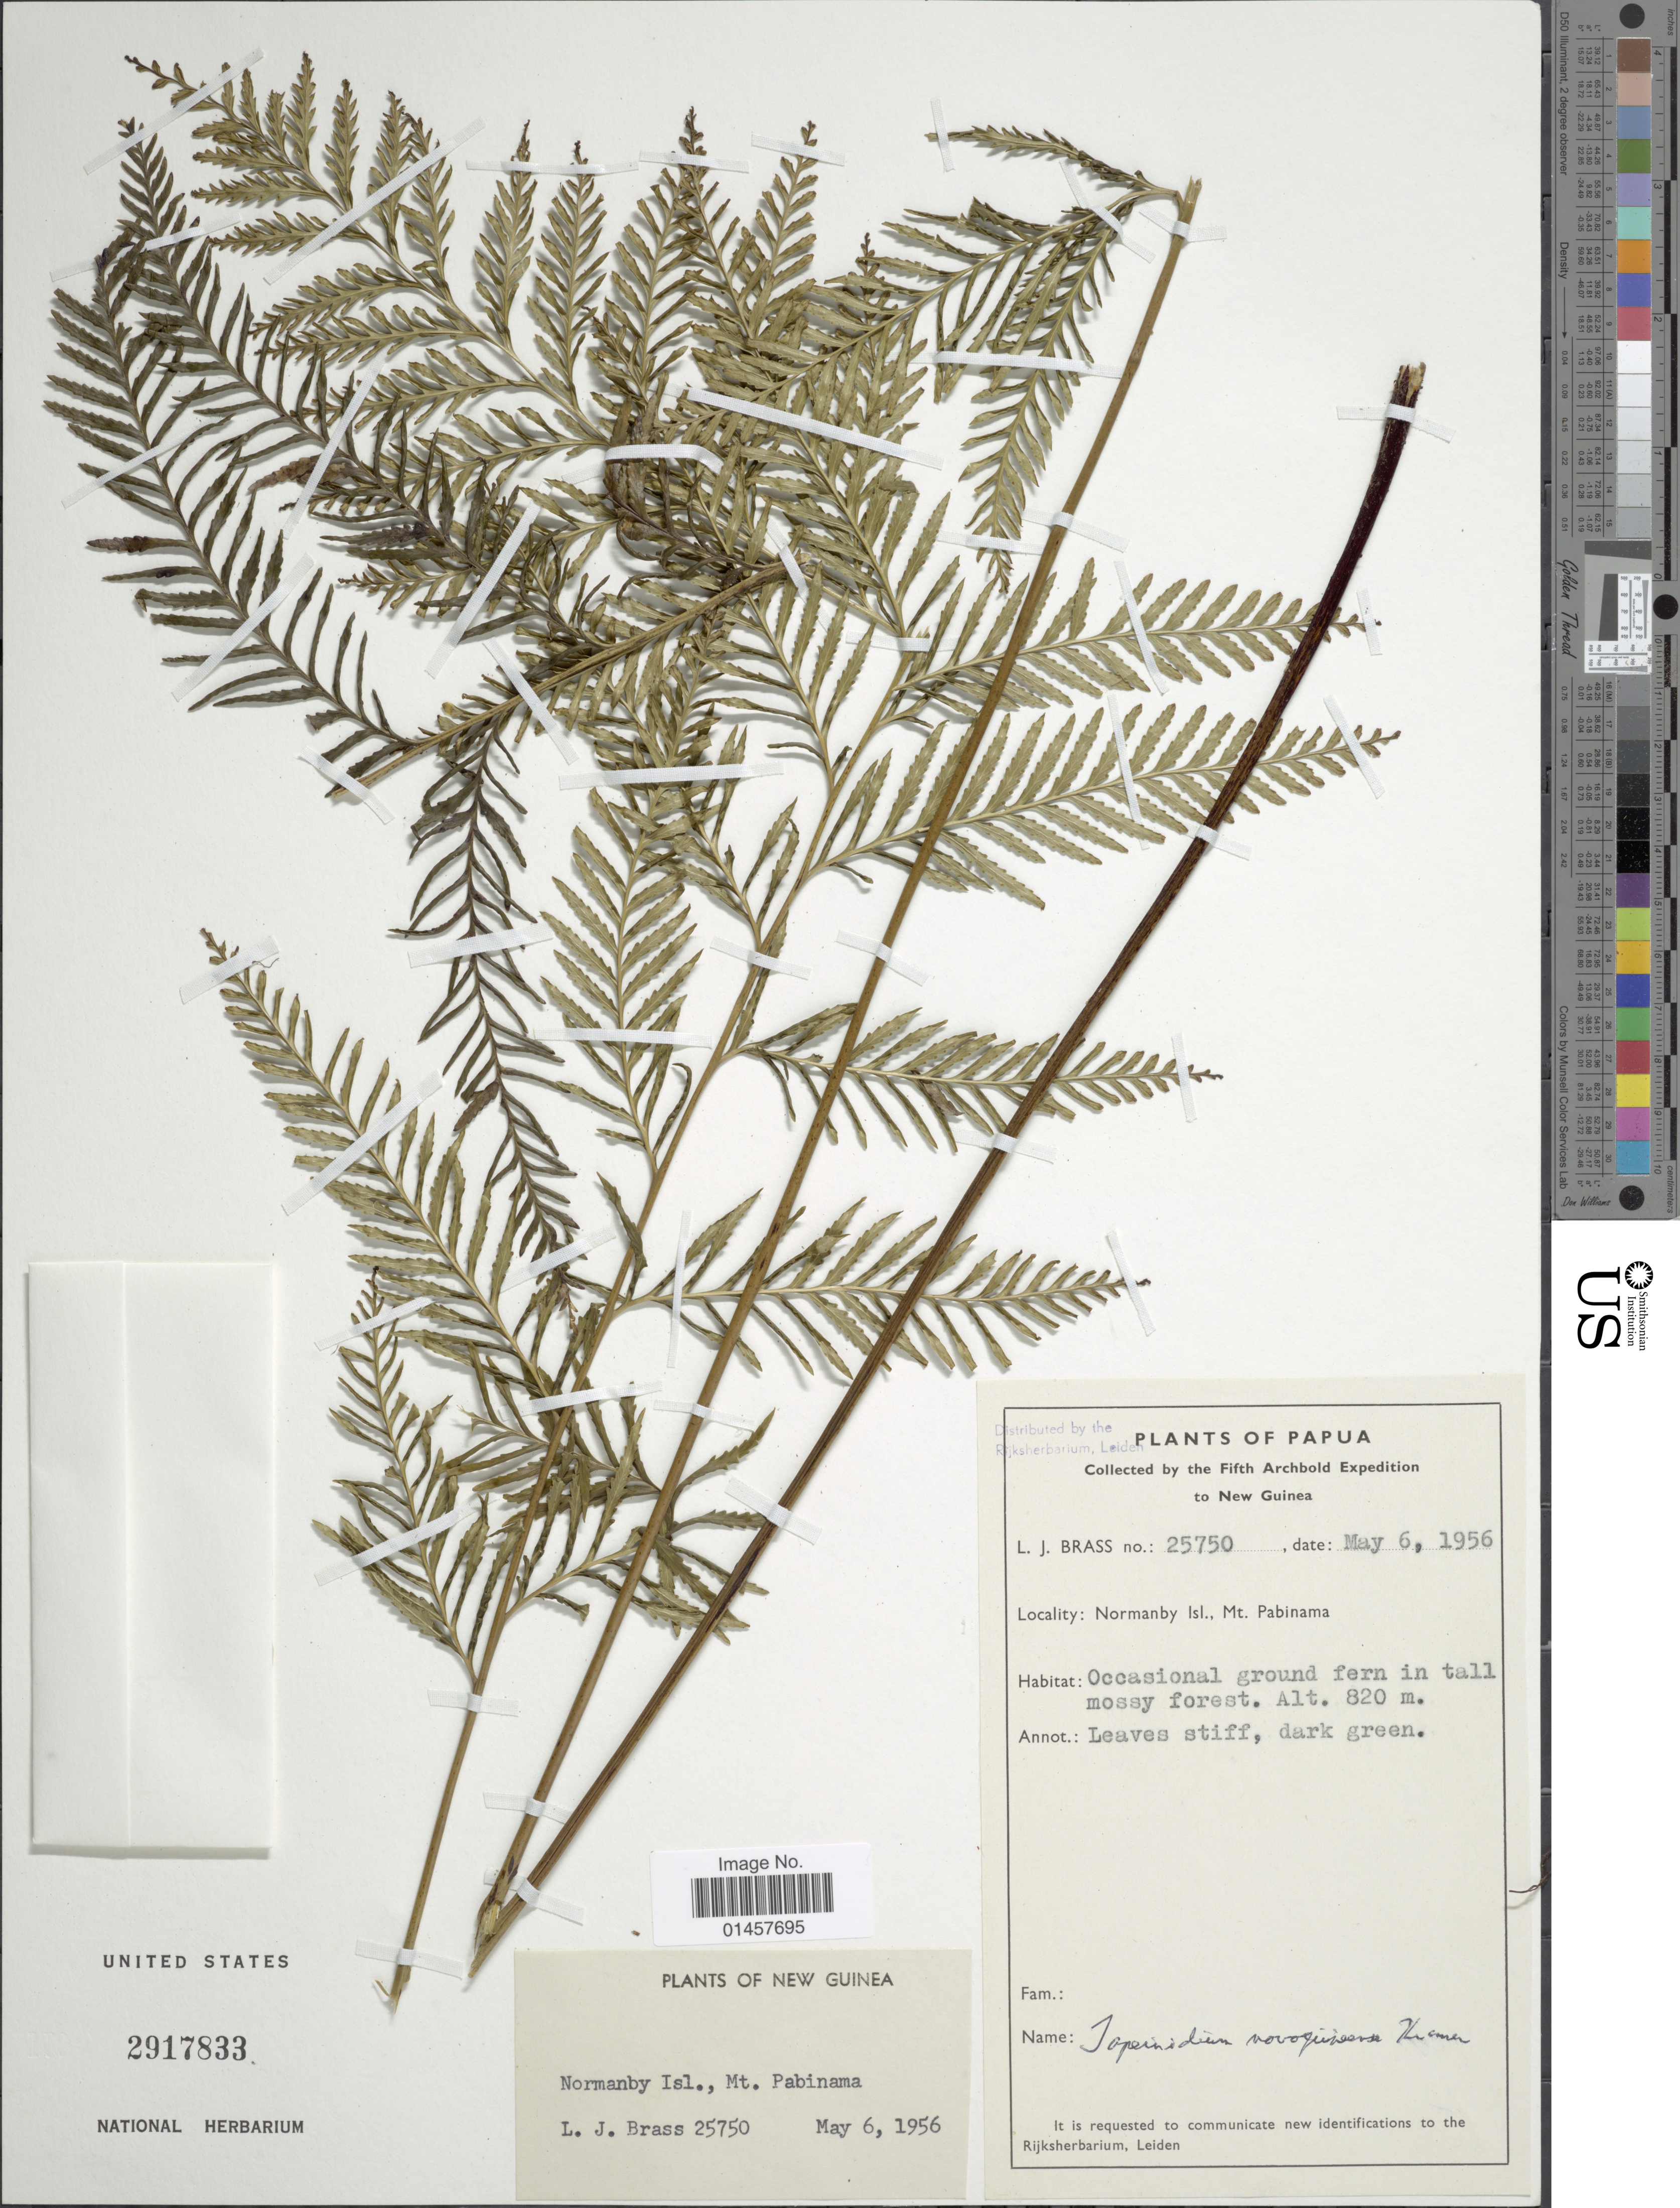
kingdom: Plantae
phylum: Tracheophyta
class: Polypodiopsida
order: Polypodiales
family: Lindsaeaceae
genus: Tapeinidium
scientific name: Tapeinidium novoguineense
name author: K.U. Kramer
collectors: L. J. Brass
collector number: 25750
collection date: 1956-05-06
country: Papua New Guinea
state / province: Milne Bay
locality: Papua, Normanby Isl., Mt. Pabinama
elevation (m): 820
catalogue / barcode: US 2917833